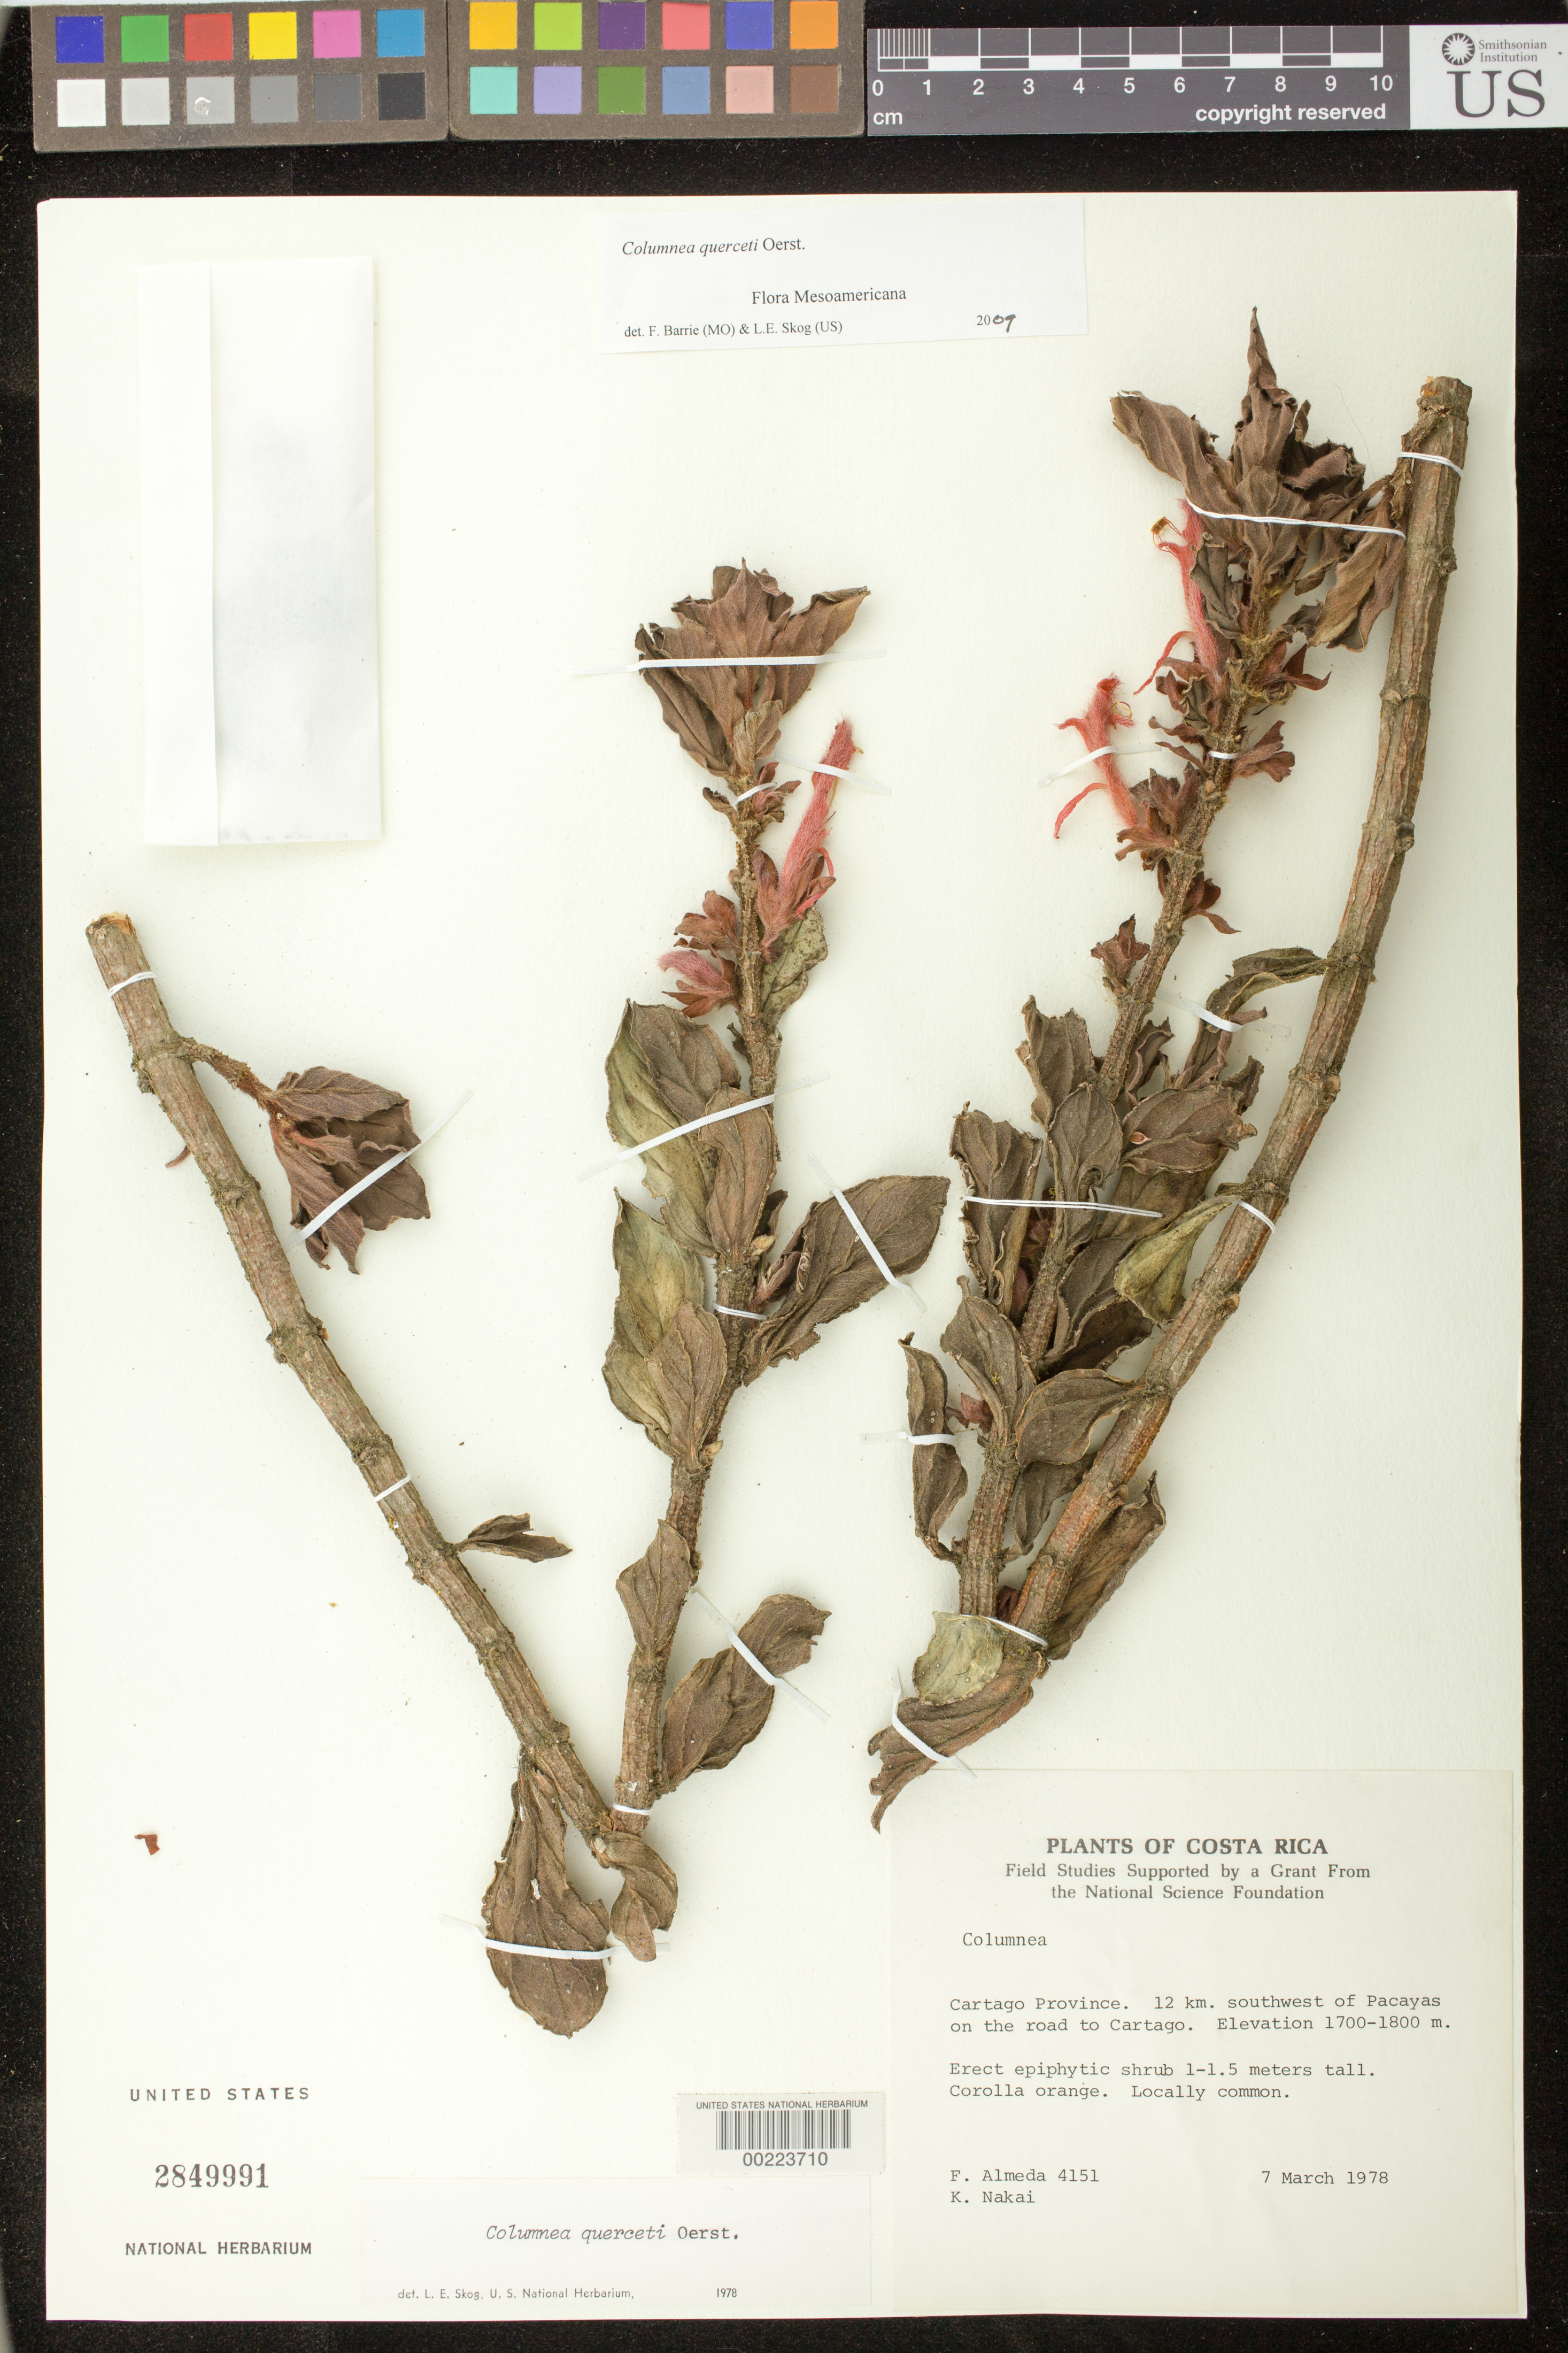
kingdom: Plantae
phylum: Tracheophyta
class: Magnoliopsida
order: Lamiales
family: Gesneriaceae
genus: Columnea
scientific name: Columnea querceti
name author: Oerst.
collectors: F. Almeda & K. M. Nakai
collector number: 4151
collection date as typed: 07 Mar 1978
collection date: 1978-03-07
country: Costa Rica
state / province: Cartago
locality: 12 km SW of Pacayas on the road to Cartago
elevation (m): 1700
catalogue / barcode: US 2849991